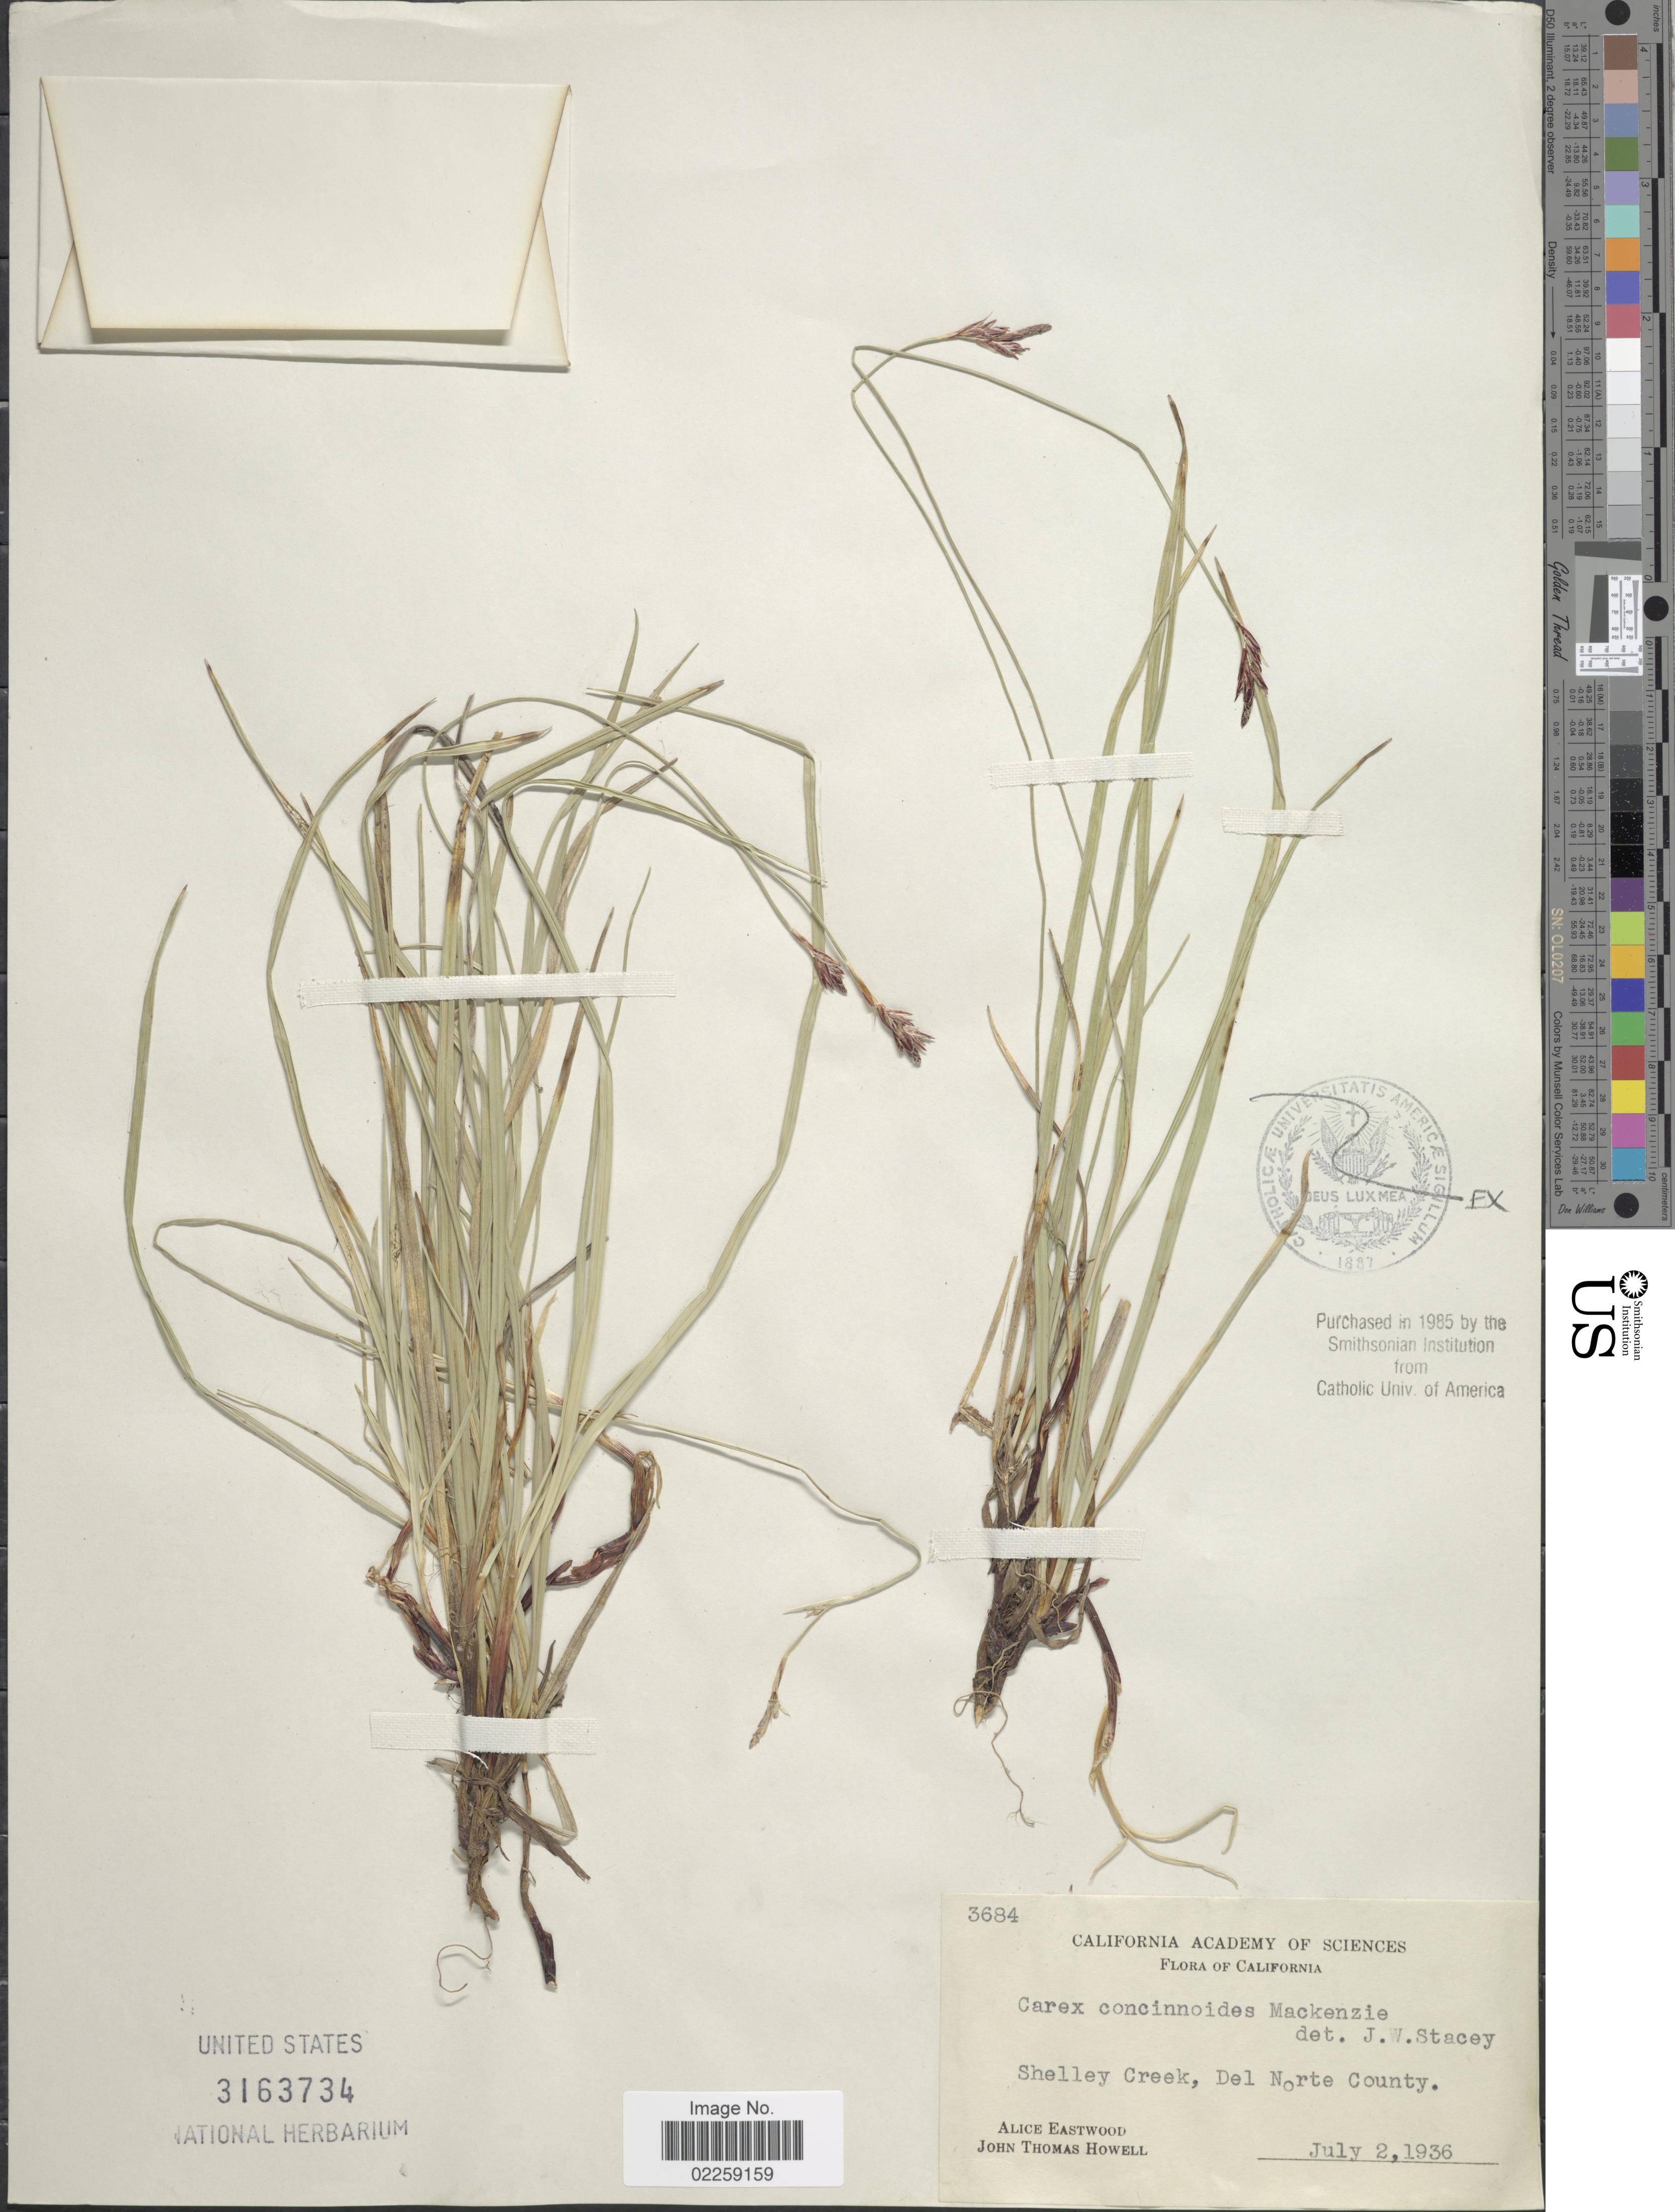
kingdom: Plantae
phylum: Tracheophyta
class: Liliopsida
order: Poales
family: Cyperaceae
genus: Carex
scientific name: Carex concinnoides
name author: Mack.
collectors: A. Eastwood & J. T. Howell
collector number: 3684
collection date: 1936-07-02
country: United States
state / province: California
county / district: Del Norte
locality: Shelley Creek, Del Norte County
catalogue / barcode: US 3163734